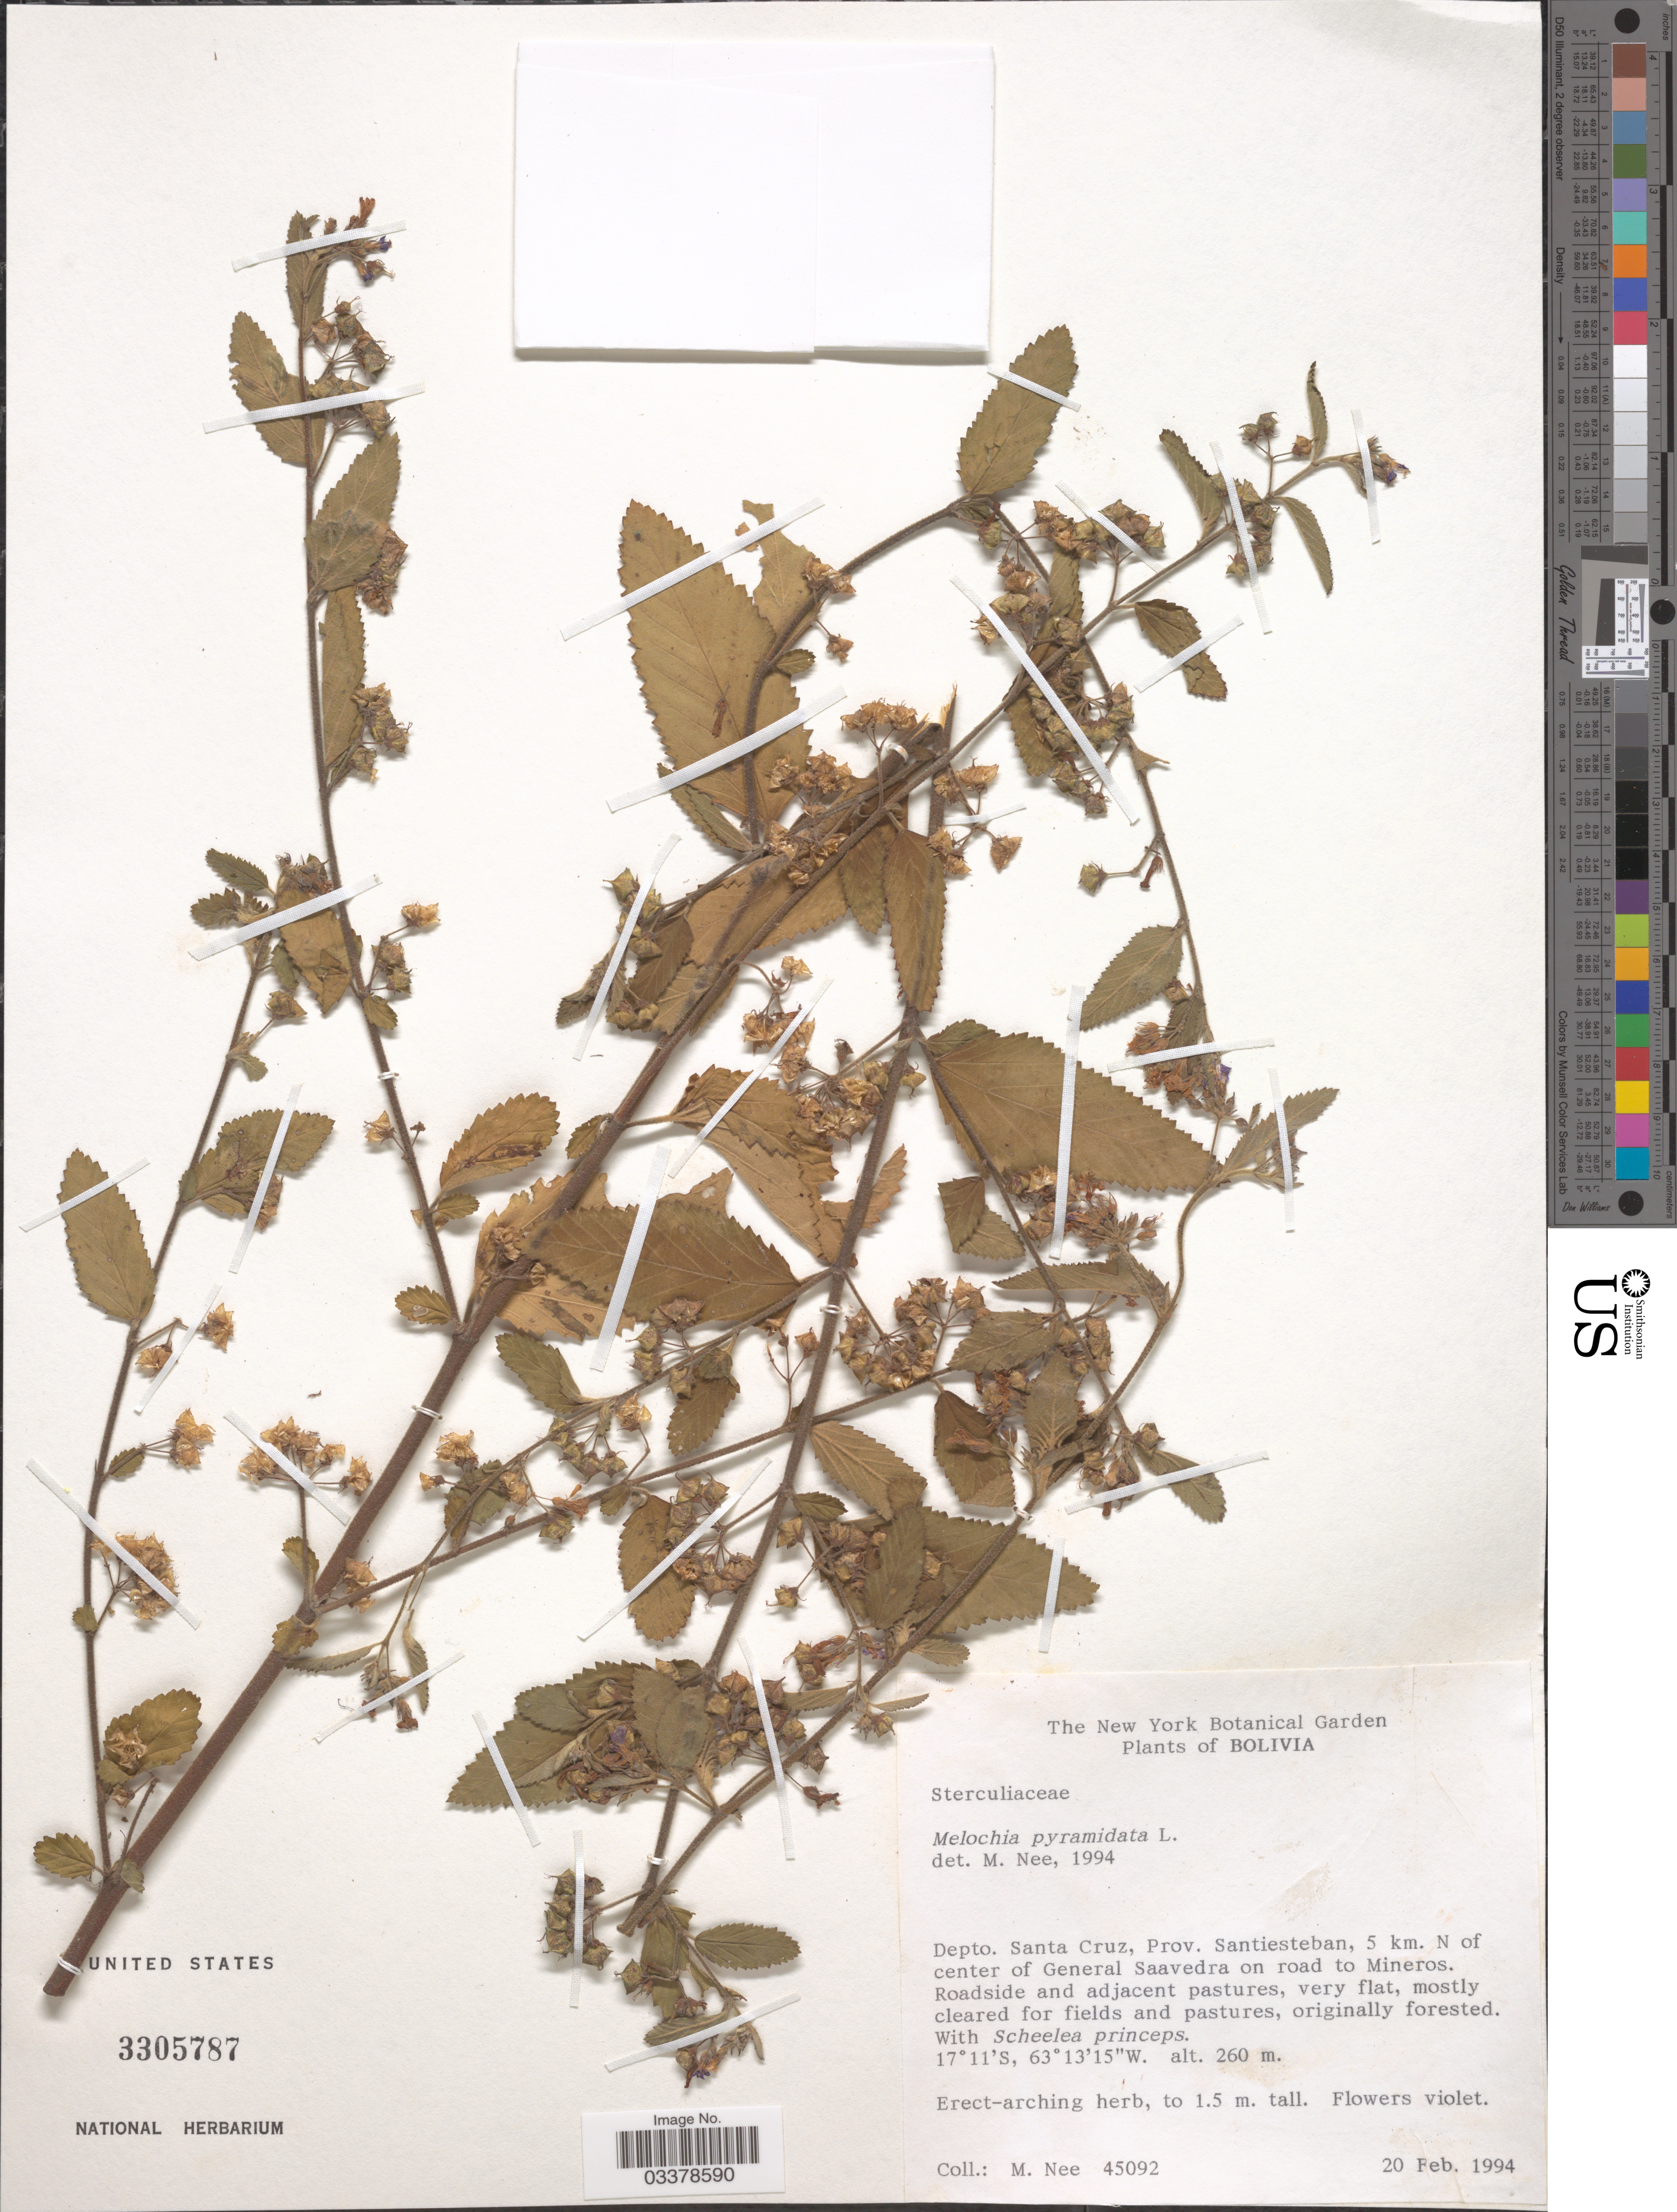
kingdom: Plantae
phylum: Tracheophyta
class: Magnoliopsida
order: Malvales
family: Malvaceae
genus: Melochia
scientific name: Melochia pyramidata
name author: L.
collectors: M. Nee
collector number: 45092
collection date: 1994-02-20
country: Bolivia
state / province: Santa Cruz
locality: Depto. Santa Cruz, prov. Santiesteban, 5 km. N of center of General Saavedra on road to Mineros.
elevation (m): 260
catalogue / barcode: US 3305787